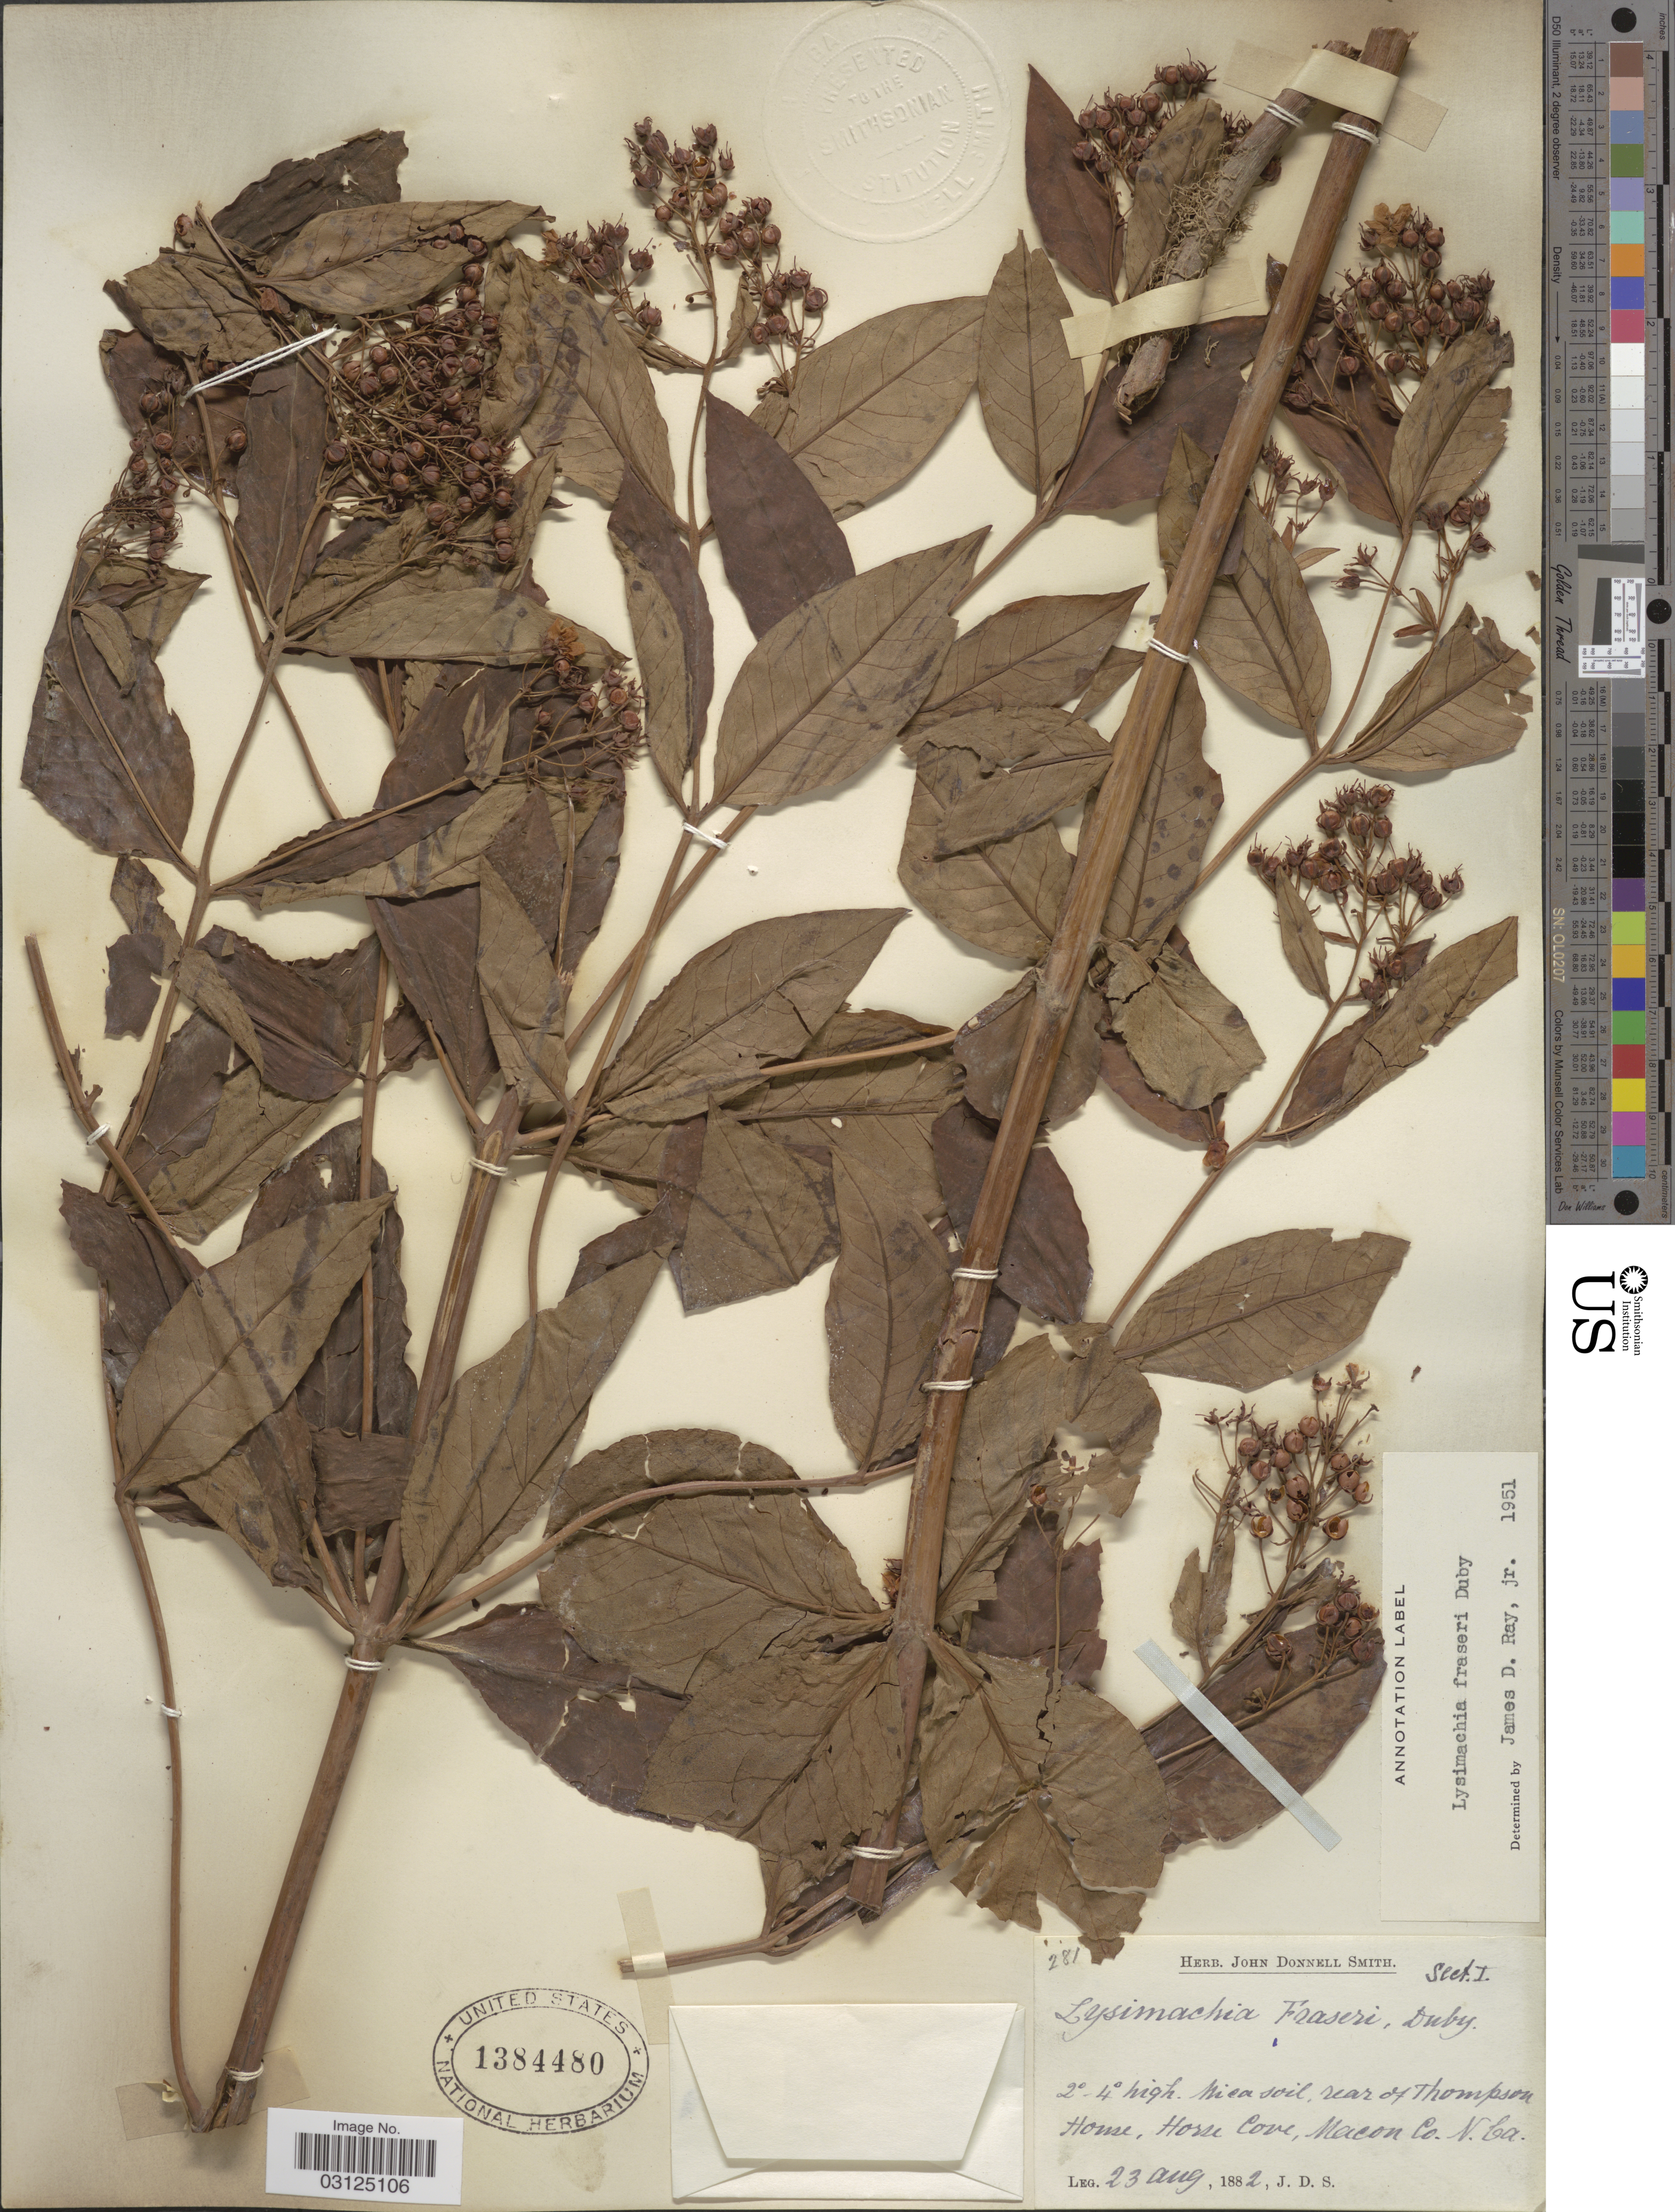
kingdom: Plantae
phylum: Tracheophyta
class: Magnoliopsida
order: Ericales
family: Primulaceae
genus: Lysimachia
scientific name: Lysimachia fraseri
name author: Duby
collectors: J. Donnell Smith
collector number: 281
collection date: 1882-08-23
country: United States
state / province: North Carolina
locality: Mica soil, near of Thompson Home, Horse Cove, Macon Co.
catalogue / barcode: US 1384480